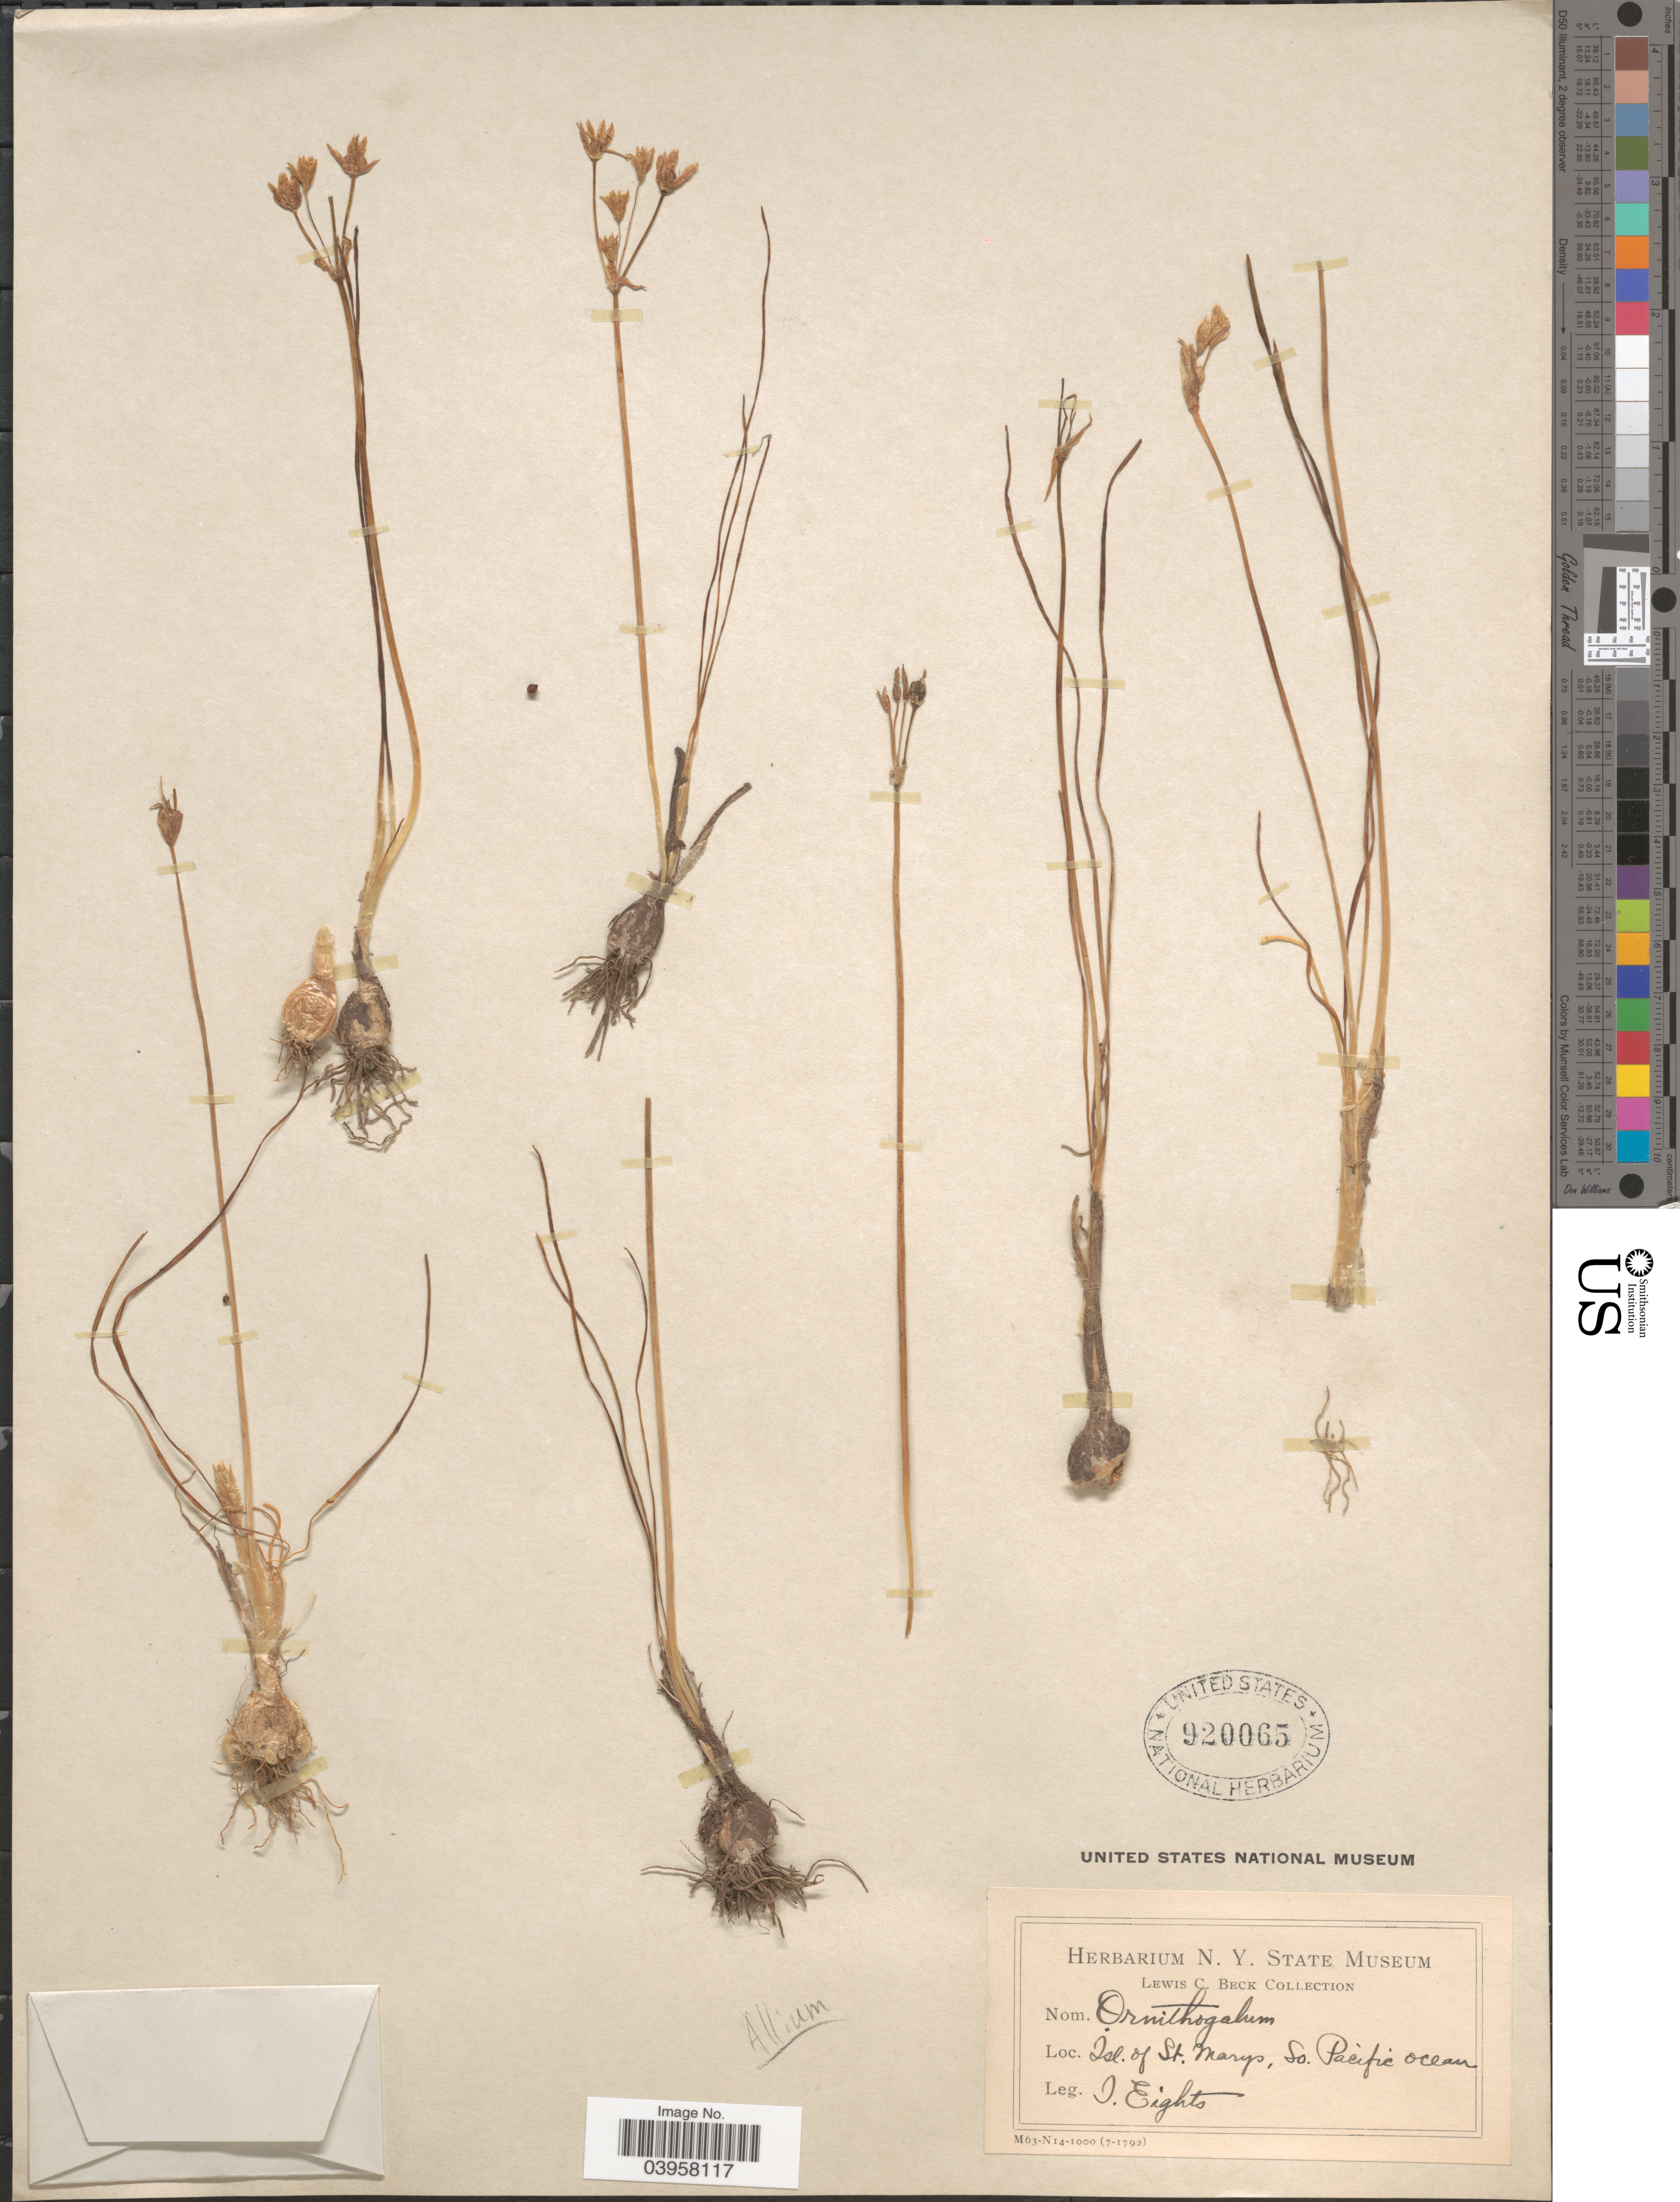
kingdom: Plantae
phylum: Tracheophyta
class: Liliopsida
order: Asparagales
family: Amaryllidaceae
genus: Allium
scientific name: Allium sp.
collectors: J. Eights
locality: Isl. of St. Marys, So. Pacific ocean.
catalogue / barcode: US 920065